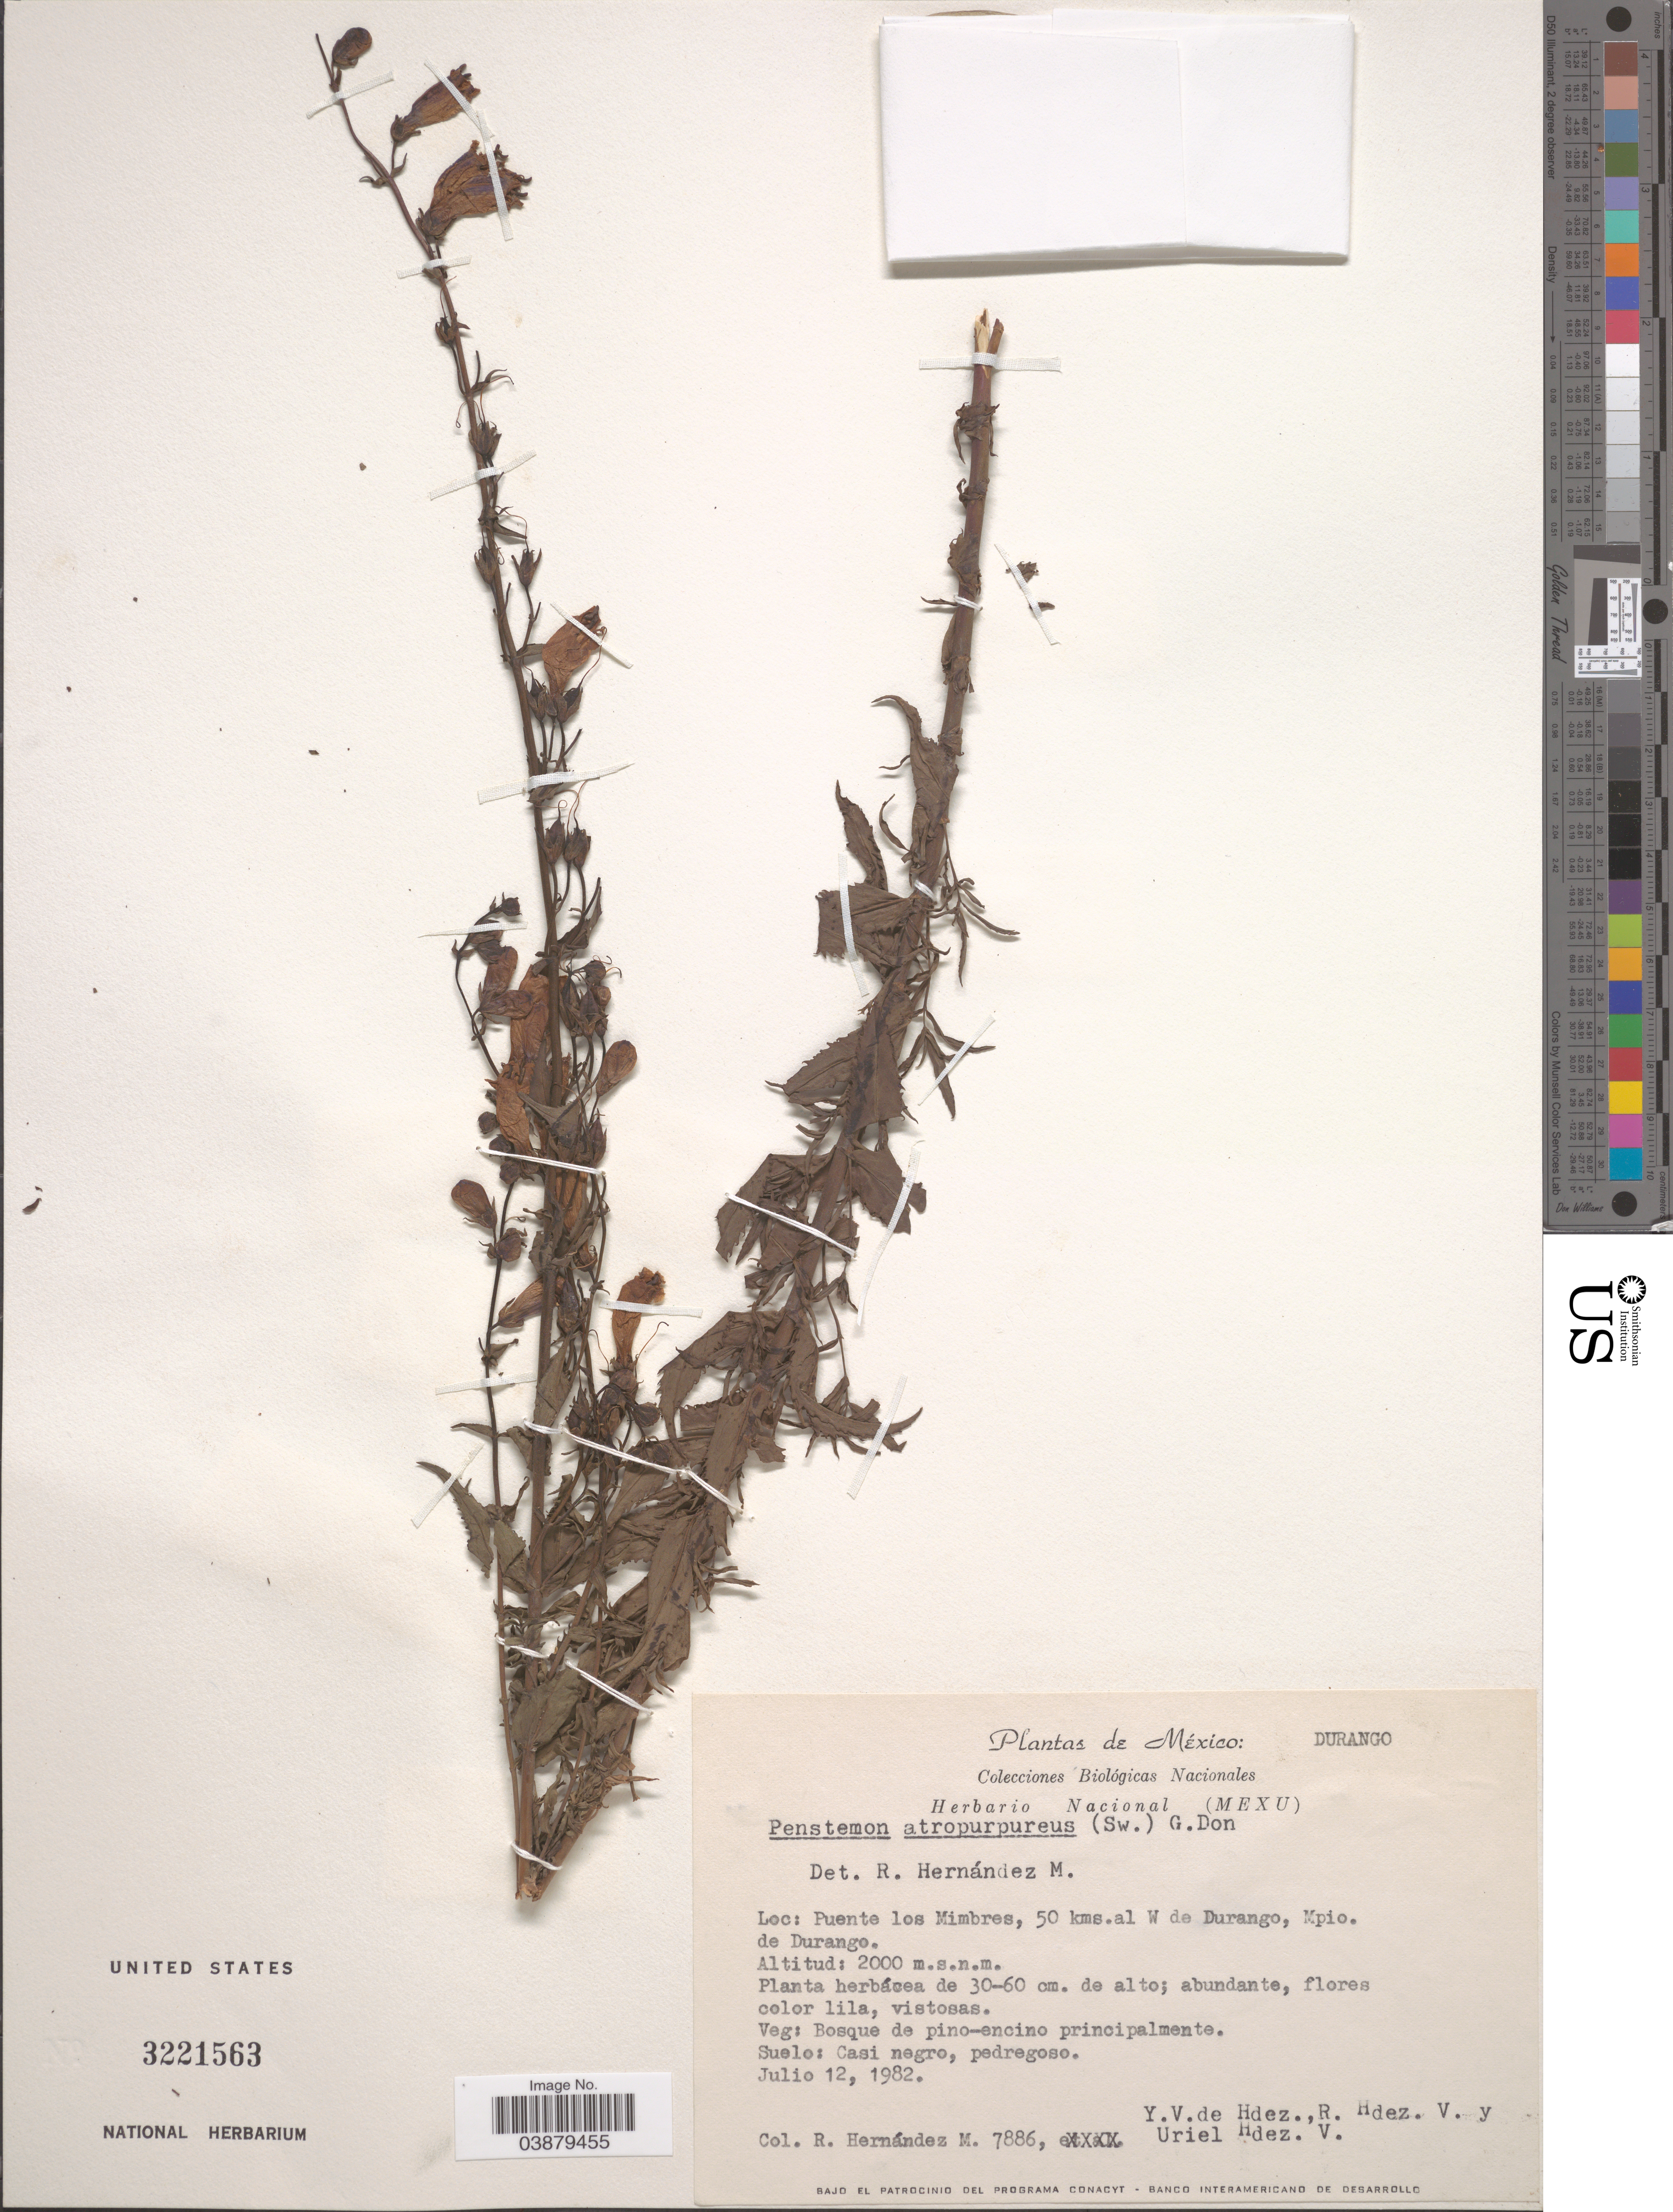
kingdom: Plantae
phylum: Tracheophyta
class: Magnoliopsida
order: Lamiales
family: Plantaginaceae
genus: Penstemon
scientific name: Penstemon atropurpureus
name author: (Sweet) G. Don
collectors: R. Hernández M., Y. Hernandez, R. Hernandez V. & Hernández V., U.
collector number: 7886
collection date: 1982-07-12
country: Mexico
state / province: Durango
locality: Puente los Mimbres, 50 kms. al W de Durango, Mpio. de Durango.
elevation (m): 2000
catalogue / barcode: US 3221563